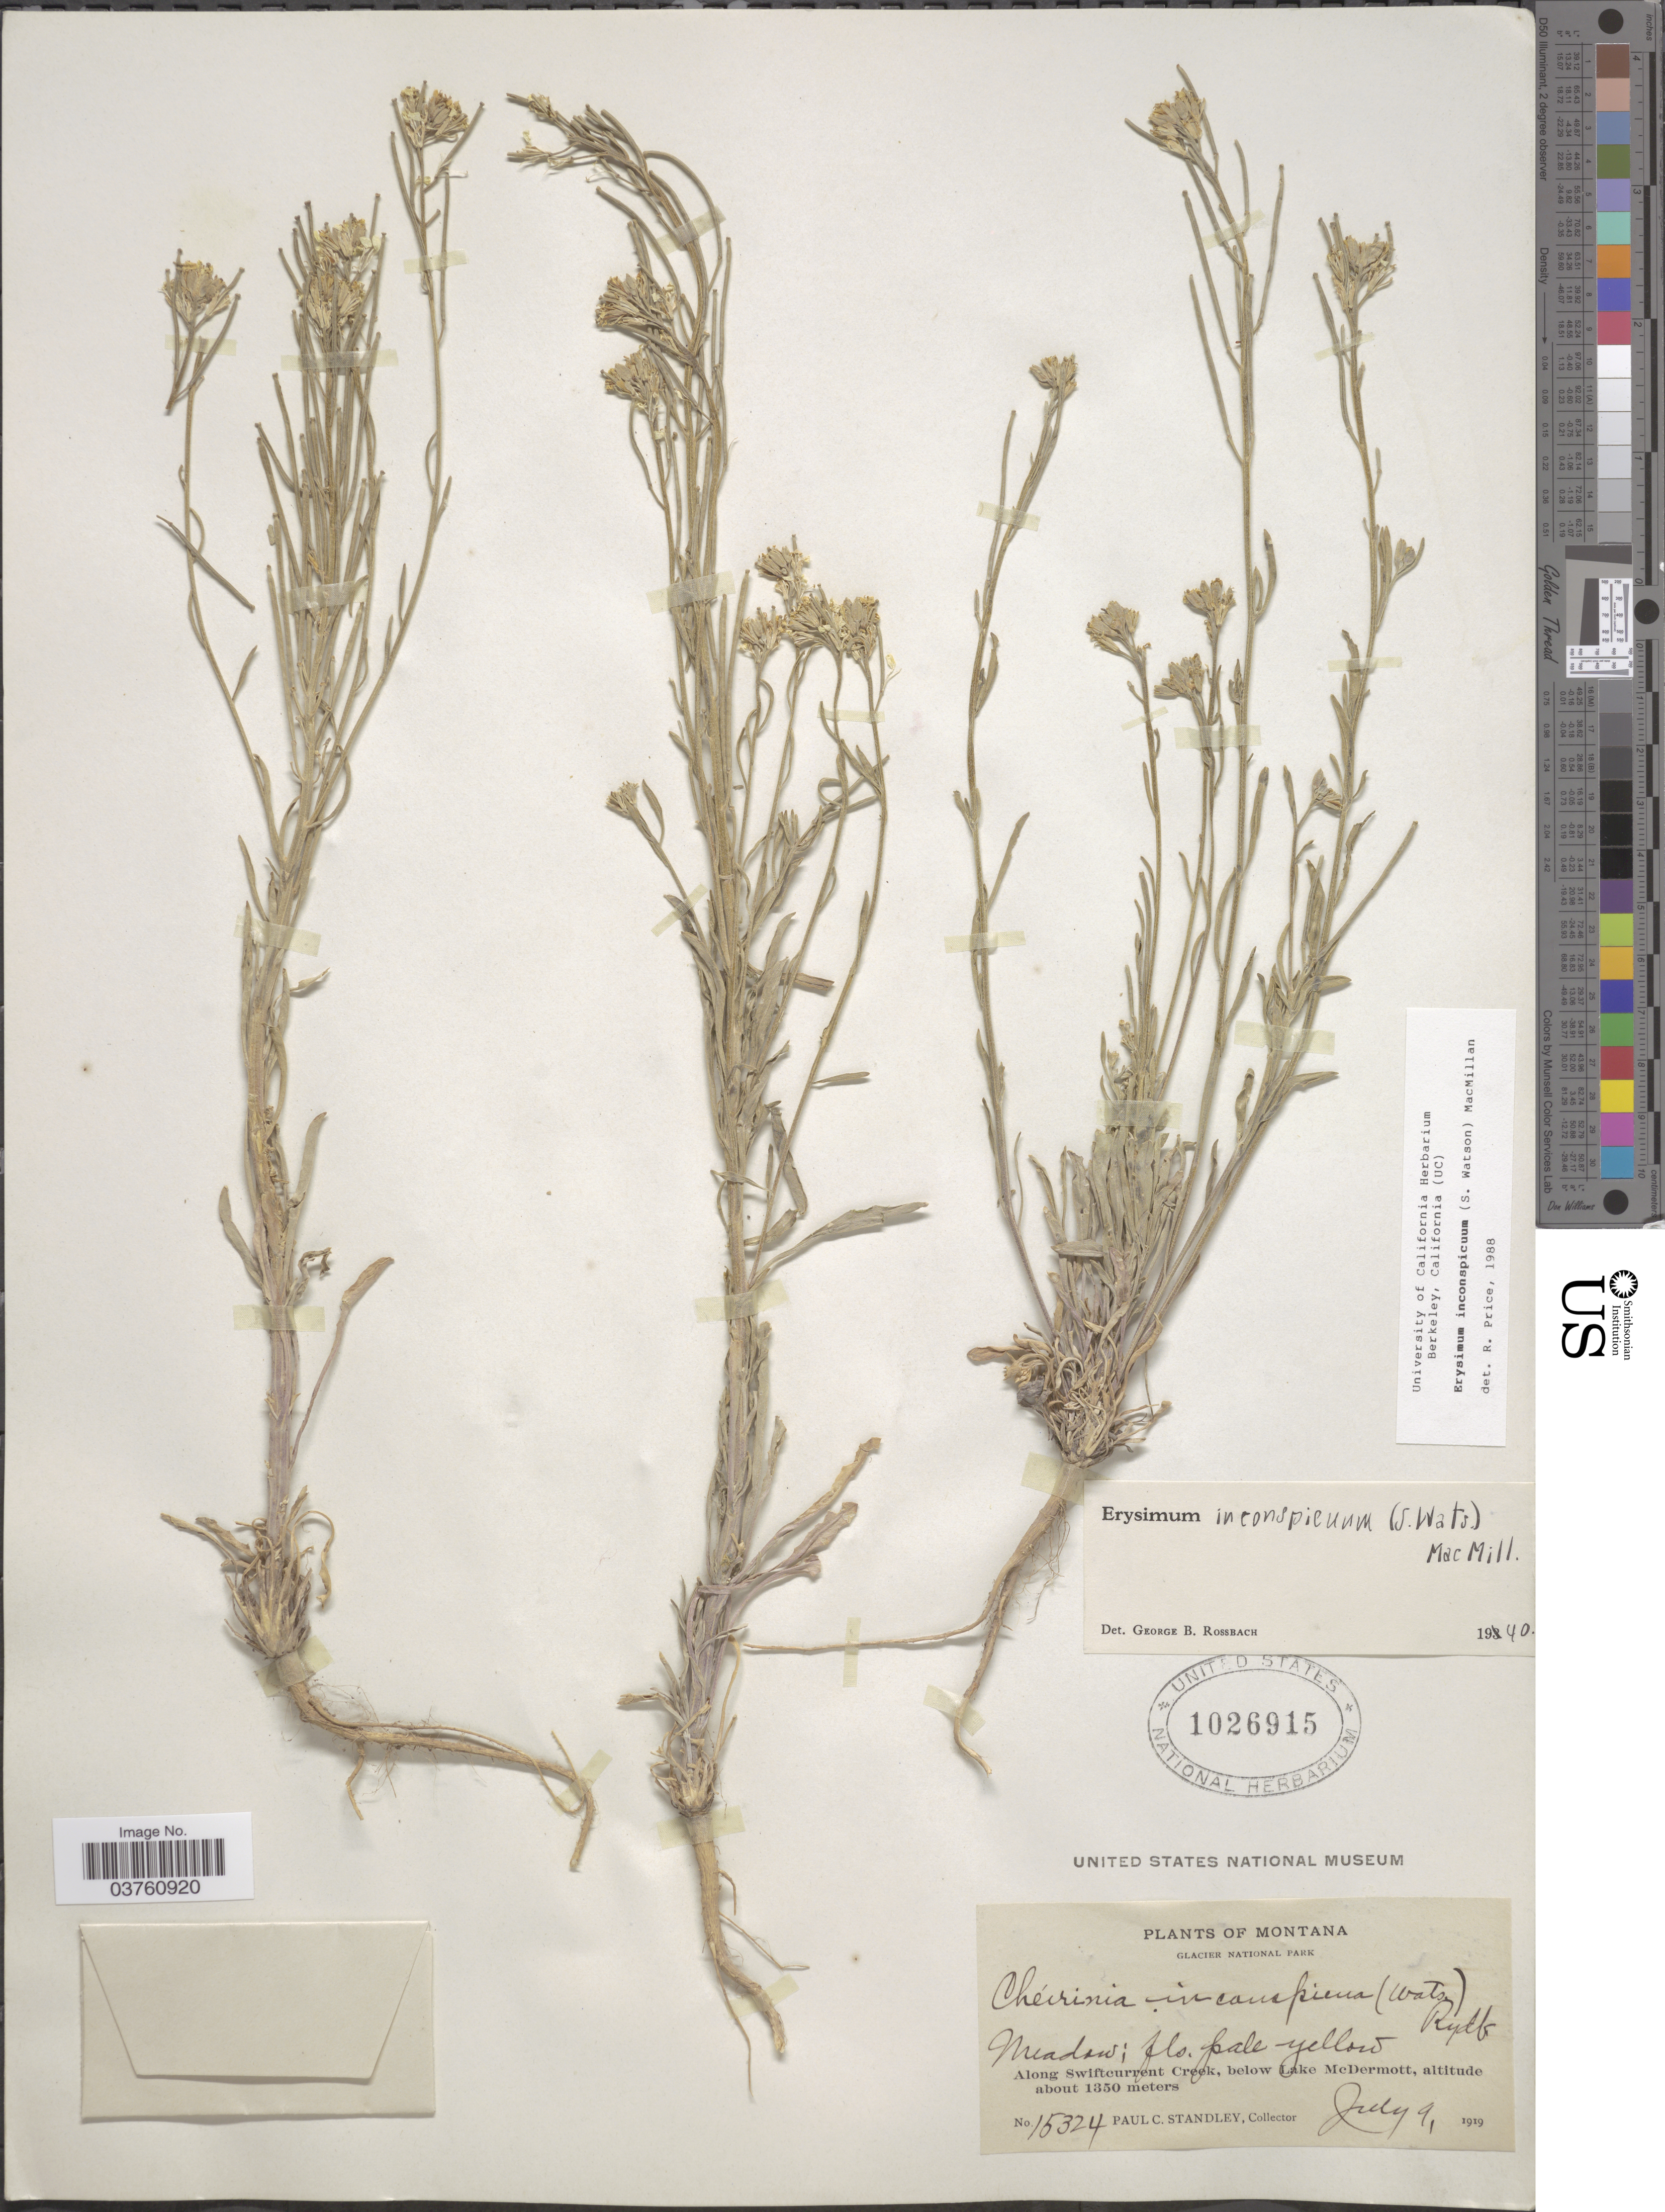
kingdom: Plantae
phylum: Tracheophyta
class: Magnoliopsida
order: Brassicales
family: Brassicaceae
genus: Erysimum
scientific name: Erysimum inconspicuum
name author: (S. Watson) MacMill.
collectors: P. C. Standley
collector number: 15324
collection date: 1919-07-09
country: United States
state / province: Montana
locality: Glacier National Park. Along Swiftcurrent Creek, below Lake McDermott.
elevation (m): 1350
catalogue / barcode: US 1026915